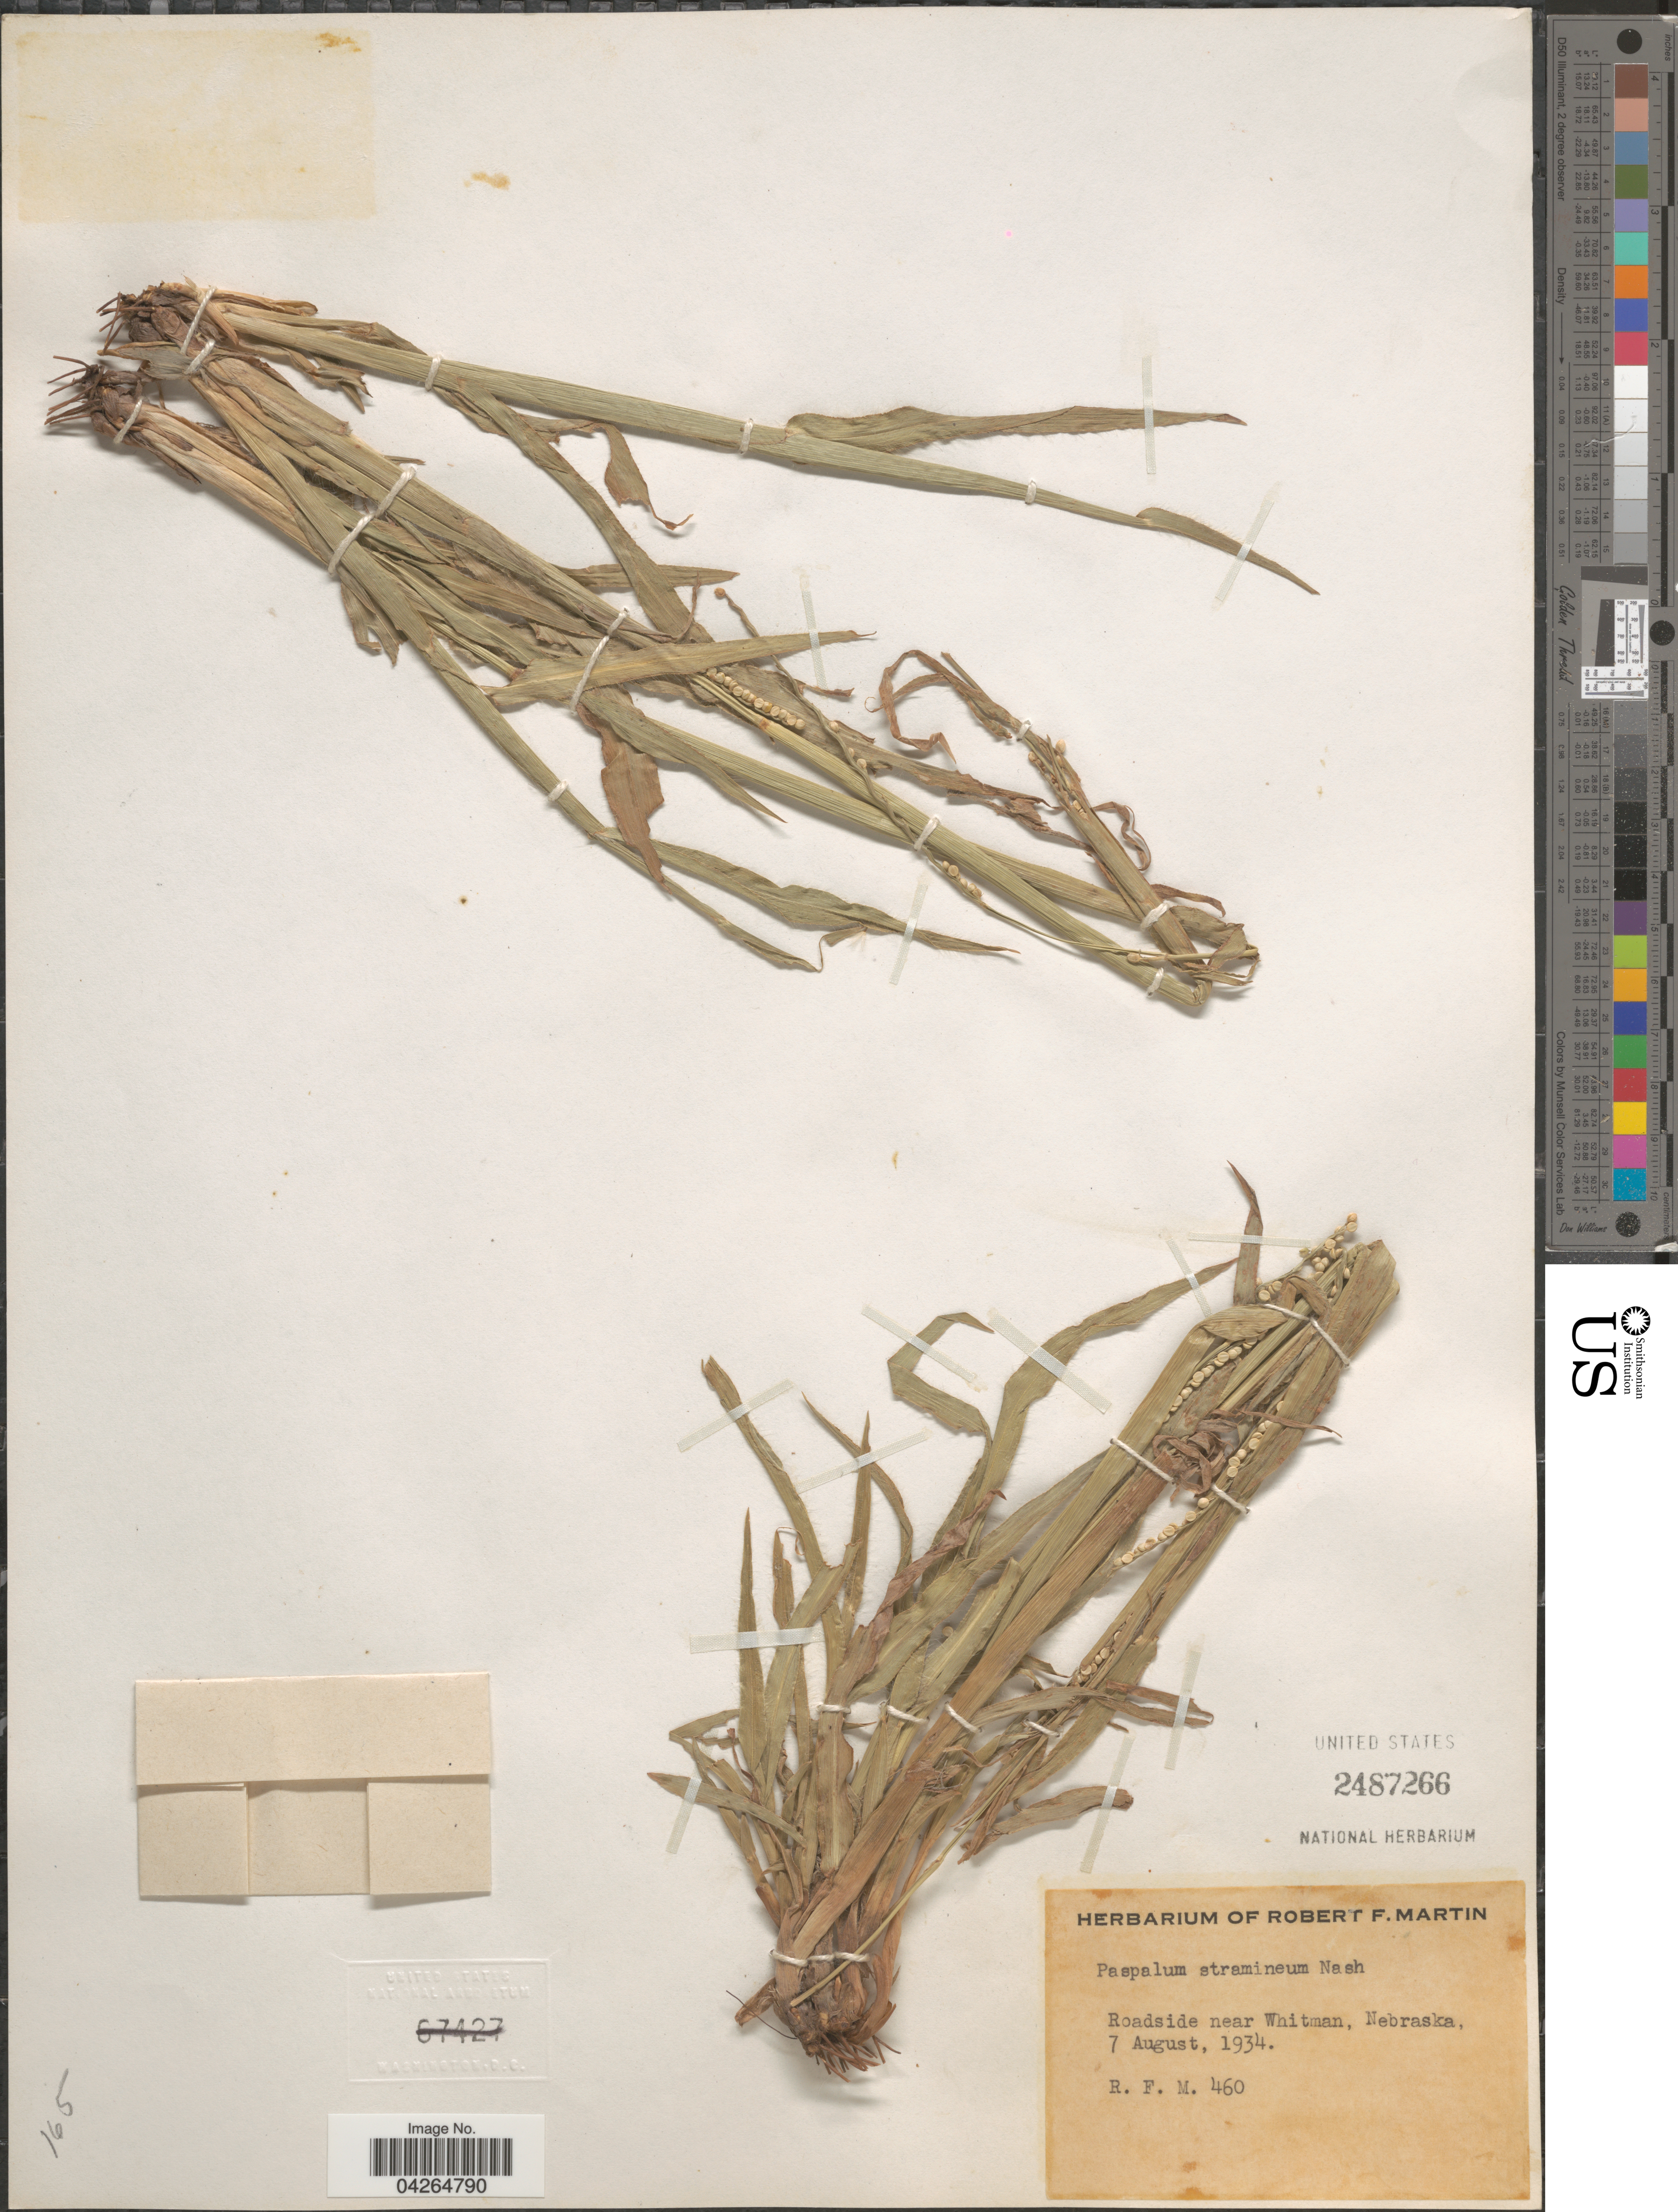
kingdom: Plantae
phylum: Tracheophyta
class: Liliopsida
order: Poales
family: Poaceae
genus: Paspalum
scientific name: Paspalum setaceum var. stramineum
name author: (Nash) D.J. Banks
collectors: R. F. Martin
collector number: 460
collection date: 1934-08-07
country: United States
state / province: Nebraska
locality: Roadside near Whitman.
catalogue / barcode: US 2487266